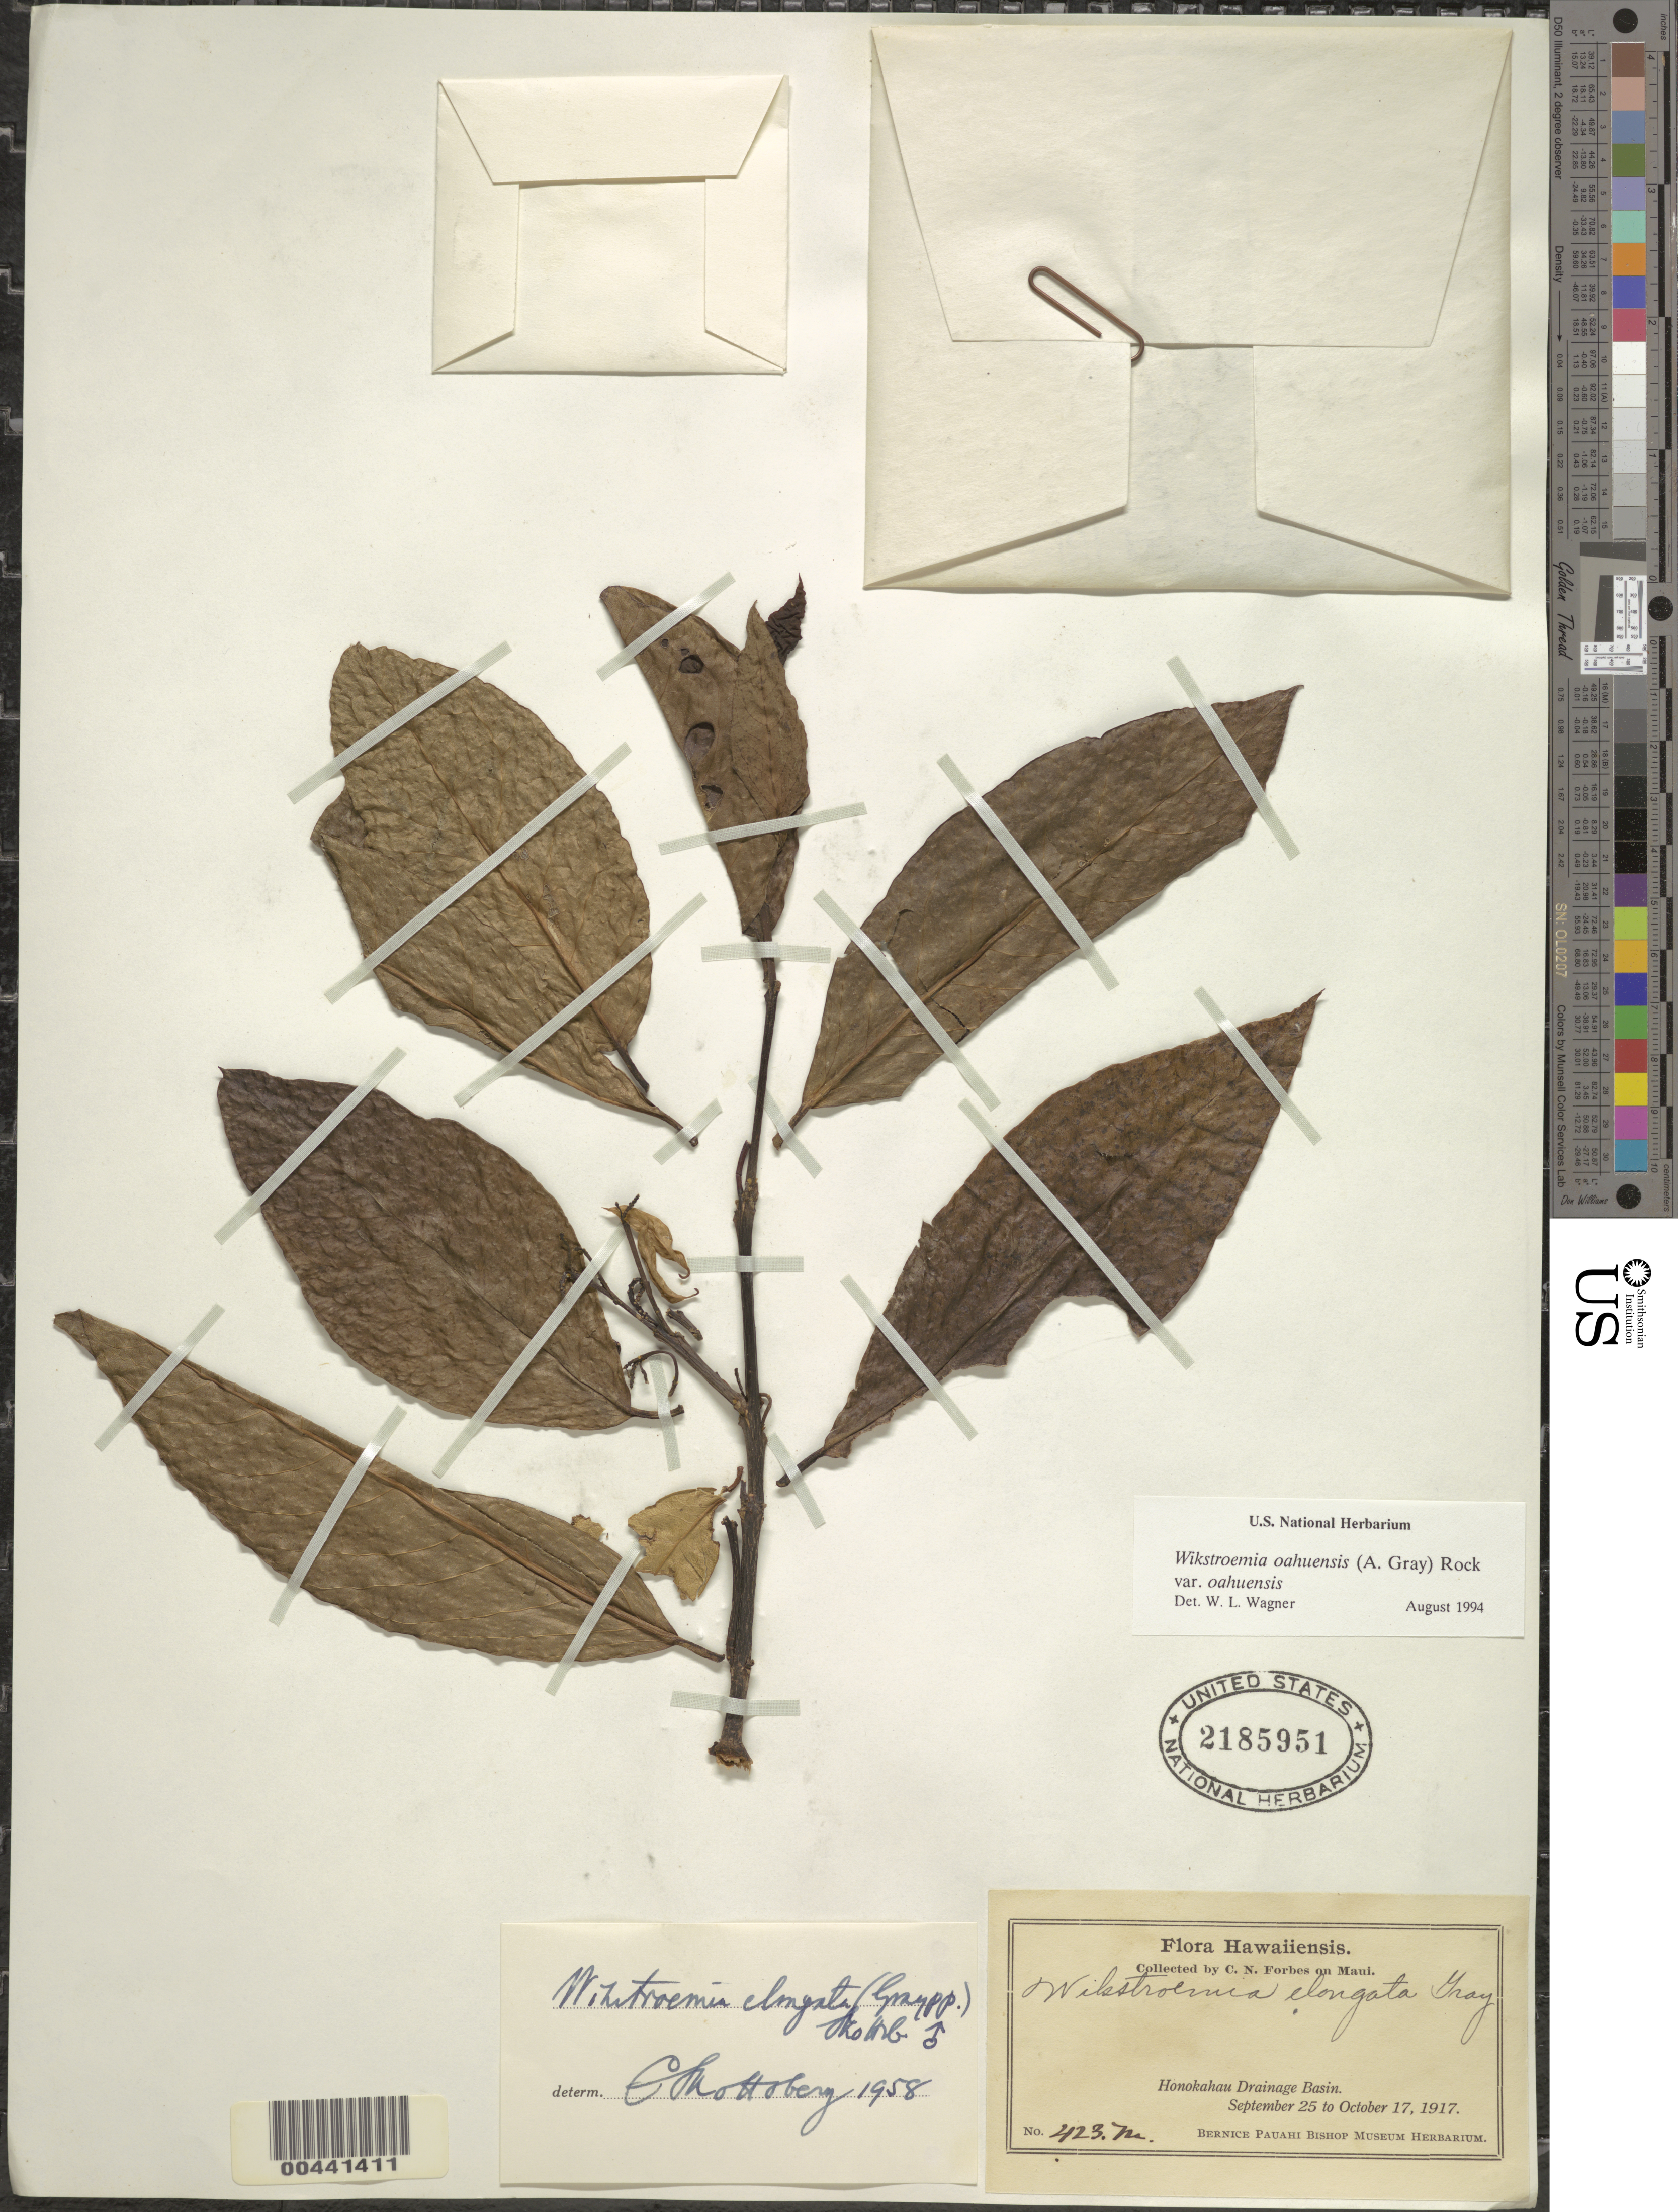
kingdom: Plantae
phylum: Tracheophyta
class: Magnoliopsida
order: Malvales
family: Thymelaeaceae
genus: Wikstroemia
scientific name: Wikstroemia oahuensis var. oahuensis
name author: (A. Gray) Rock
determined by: Wagner, W. L., (BOT), Smithsonian Institution - National Museum of Natural History (UNITED STATES)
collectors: C. N. Forbes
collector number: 423.M.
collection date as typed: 25 Sep 1917 to 17 Oct 1917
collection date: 1917-09-25/1917-10-17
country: United States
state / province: Hawaii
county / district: Maui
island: Maui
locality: Honokahau Drainage Basin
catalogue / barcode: US 2185951